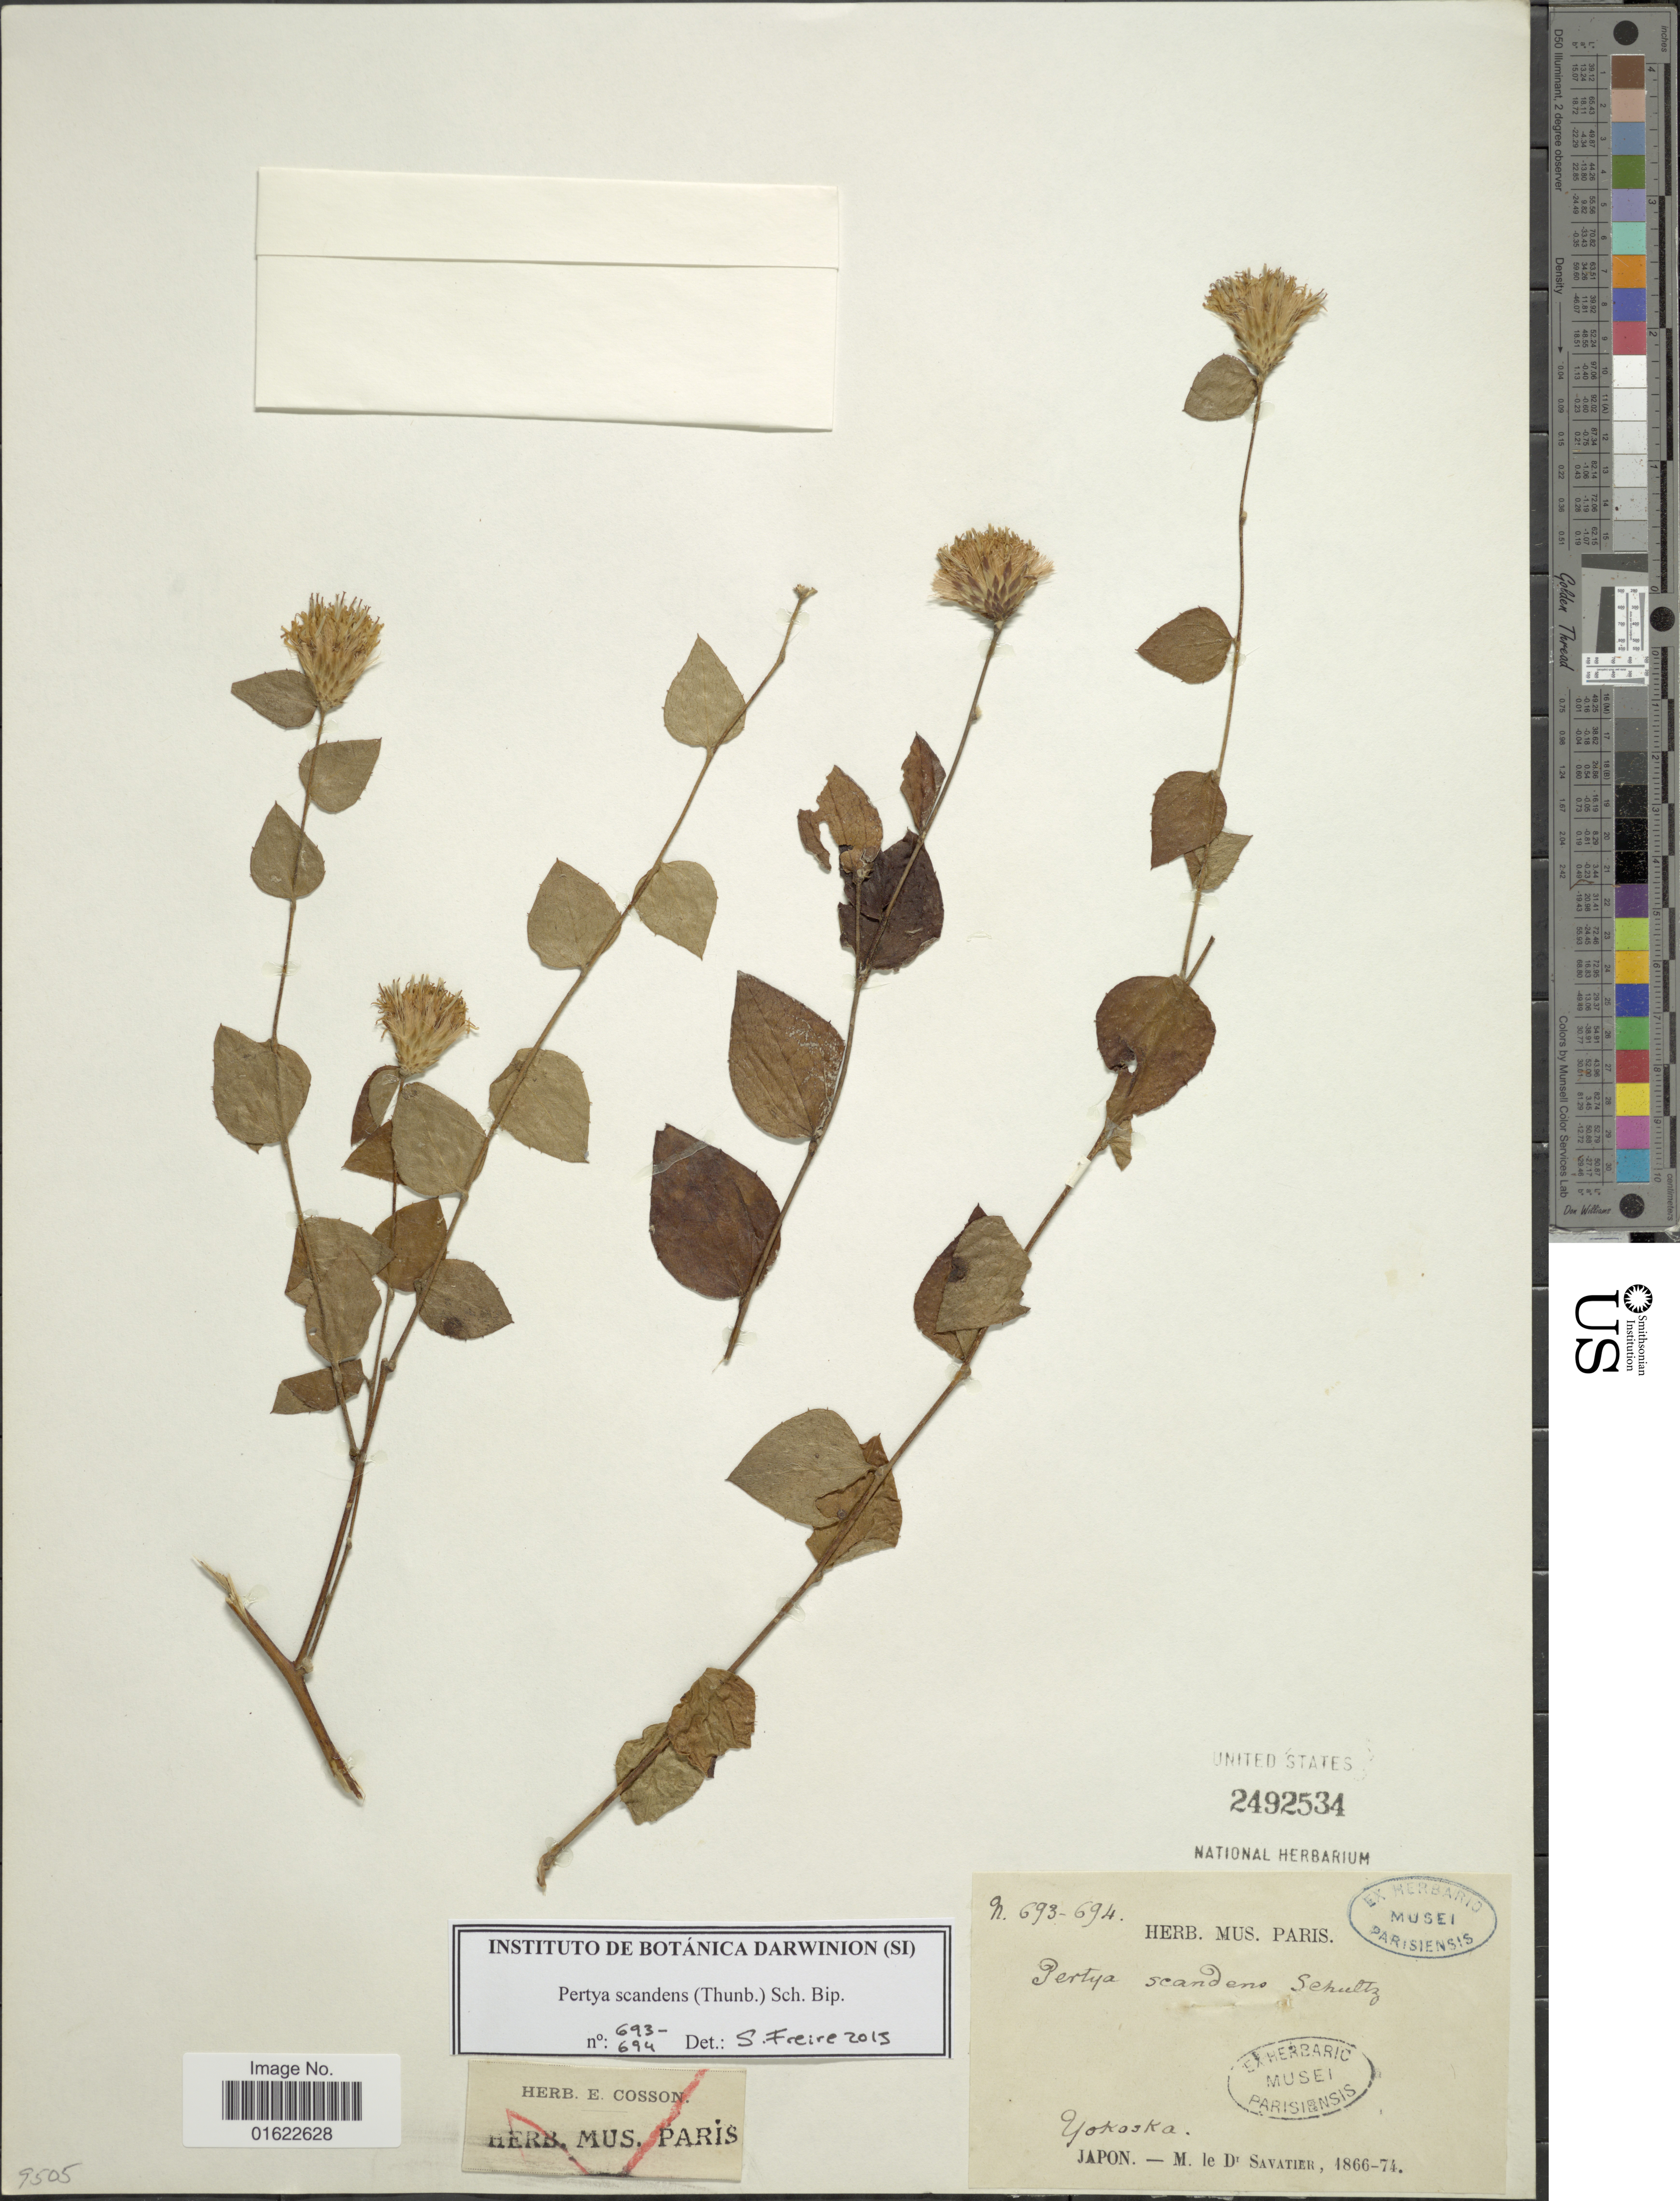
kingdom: Plantae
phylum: Tracheophyta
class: Magnoliopsida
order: Asterales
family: Asteraceae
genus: Pertya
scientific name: Pertya scandens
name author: (Thunb. ex Thunb.) Sch. Bip.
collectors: Savatier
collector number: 693-694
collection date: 1866/1874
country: Japan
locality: Yokoska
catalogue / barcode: US 2492534